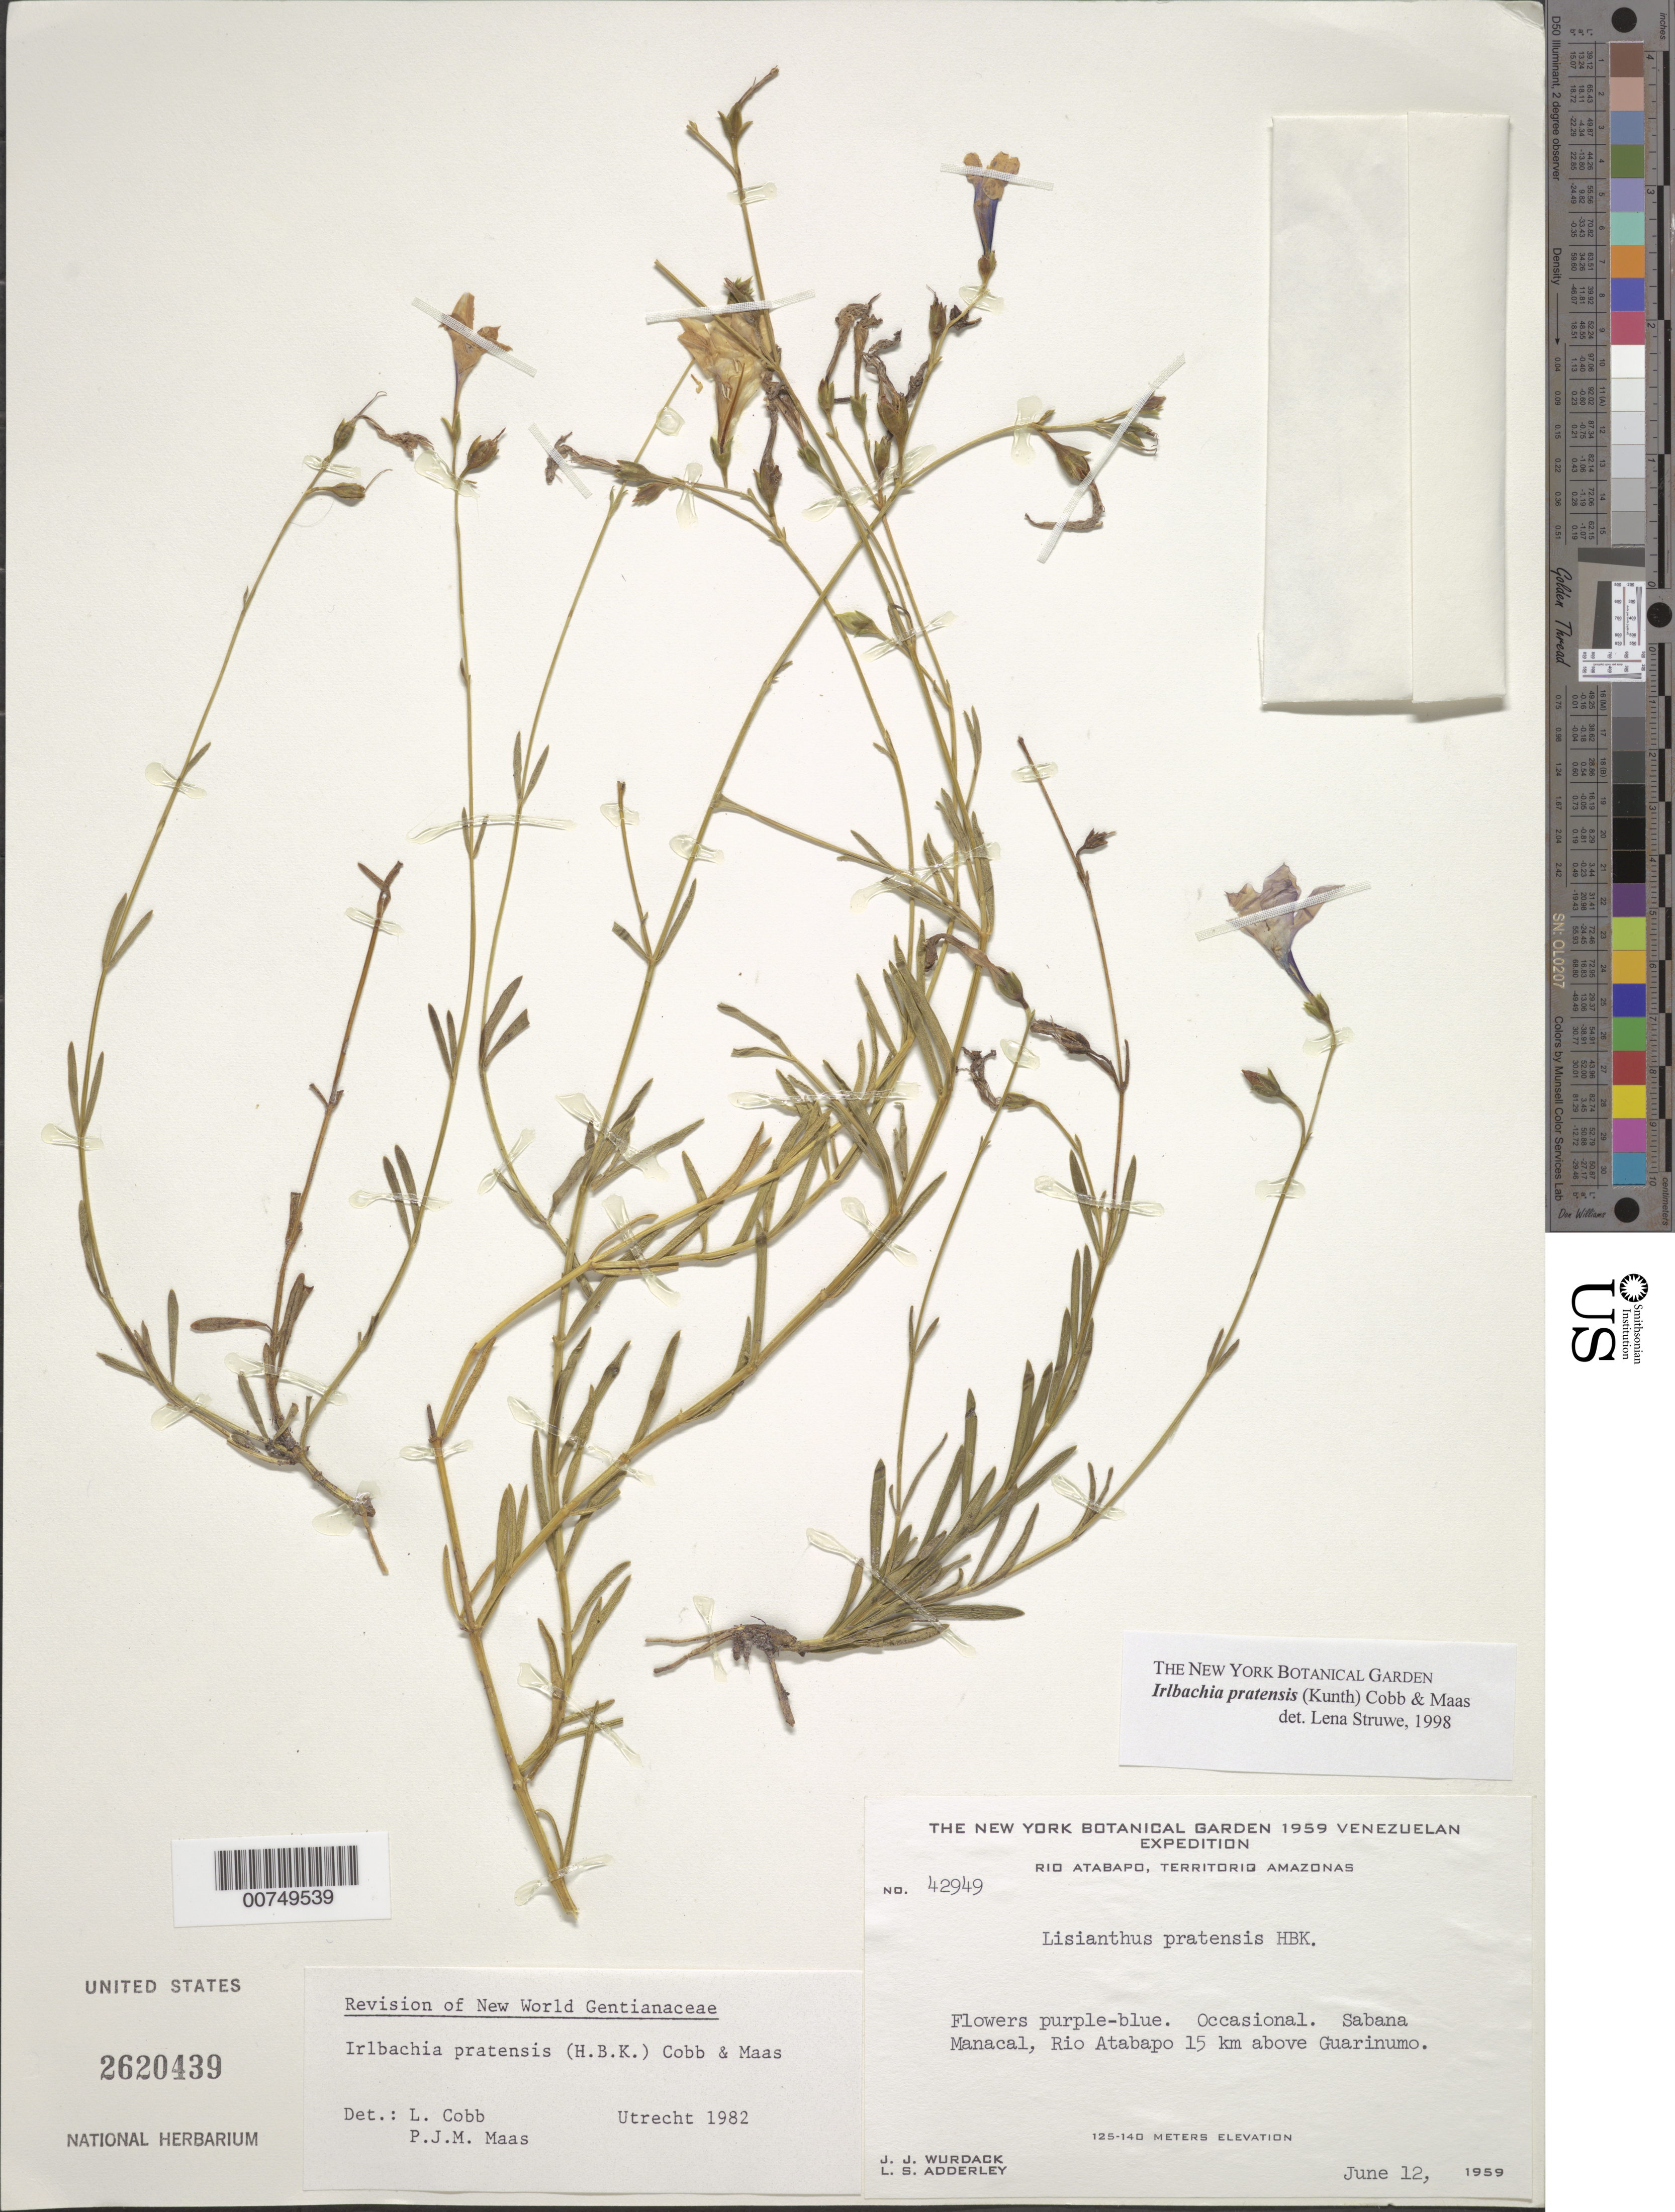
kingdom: Plantae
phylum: Tracheophyta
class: Magnoliopsida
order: Gentianales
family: Gentianaceae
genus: Irlbachia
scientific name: Irlbachia pratensis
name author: (Kunth) L. Cobb & Maas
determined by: Struwe, L.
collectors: J. J. Wurdack & L. S. Adderley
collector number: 42949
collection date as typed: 12-Jun-59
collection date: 1959-06-12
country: Venezuela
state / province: Amazonas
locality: Savanna Manacal, Río Atabapo, 15 km above Guarinumo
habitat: Savanna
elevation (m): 125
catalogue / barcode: US 2620439